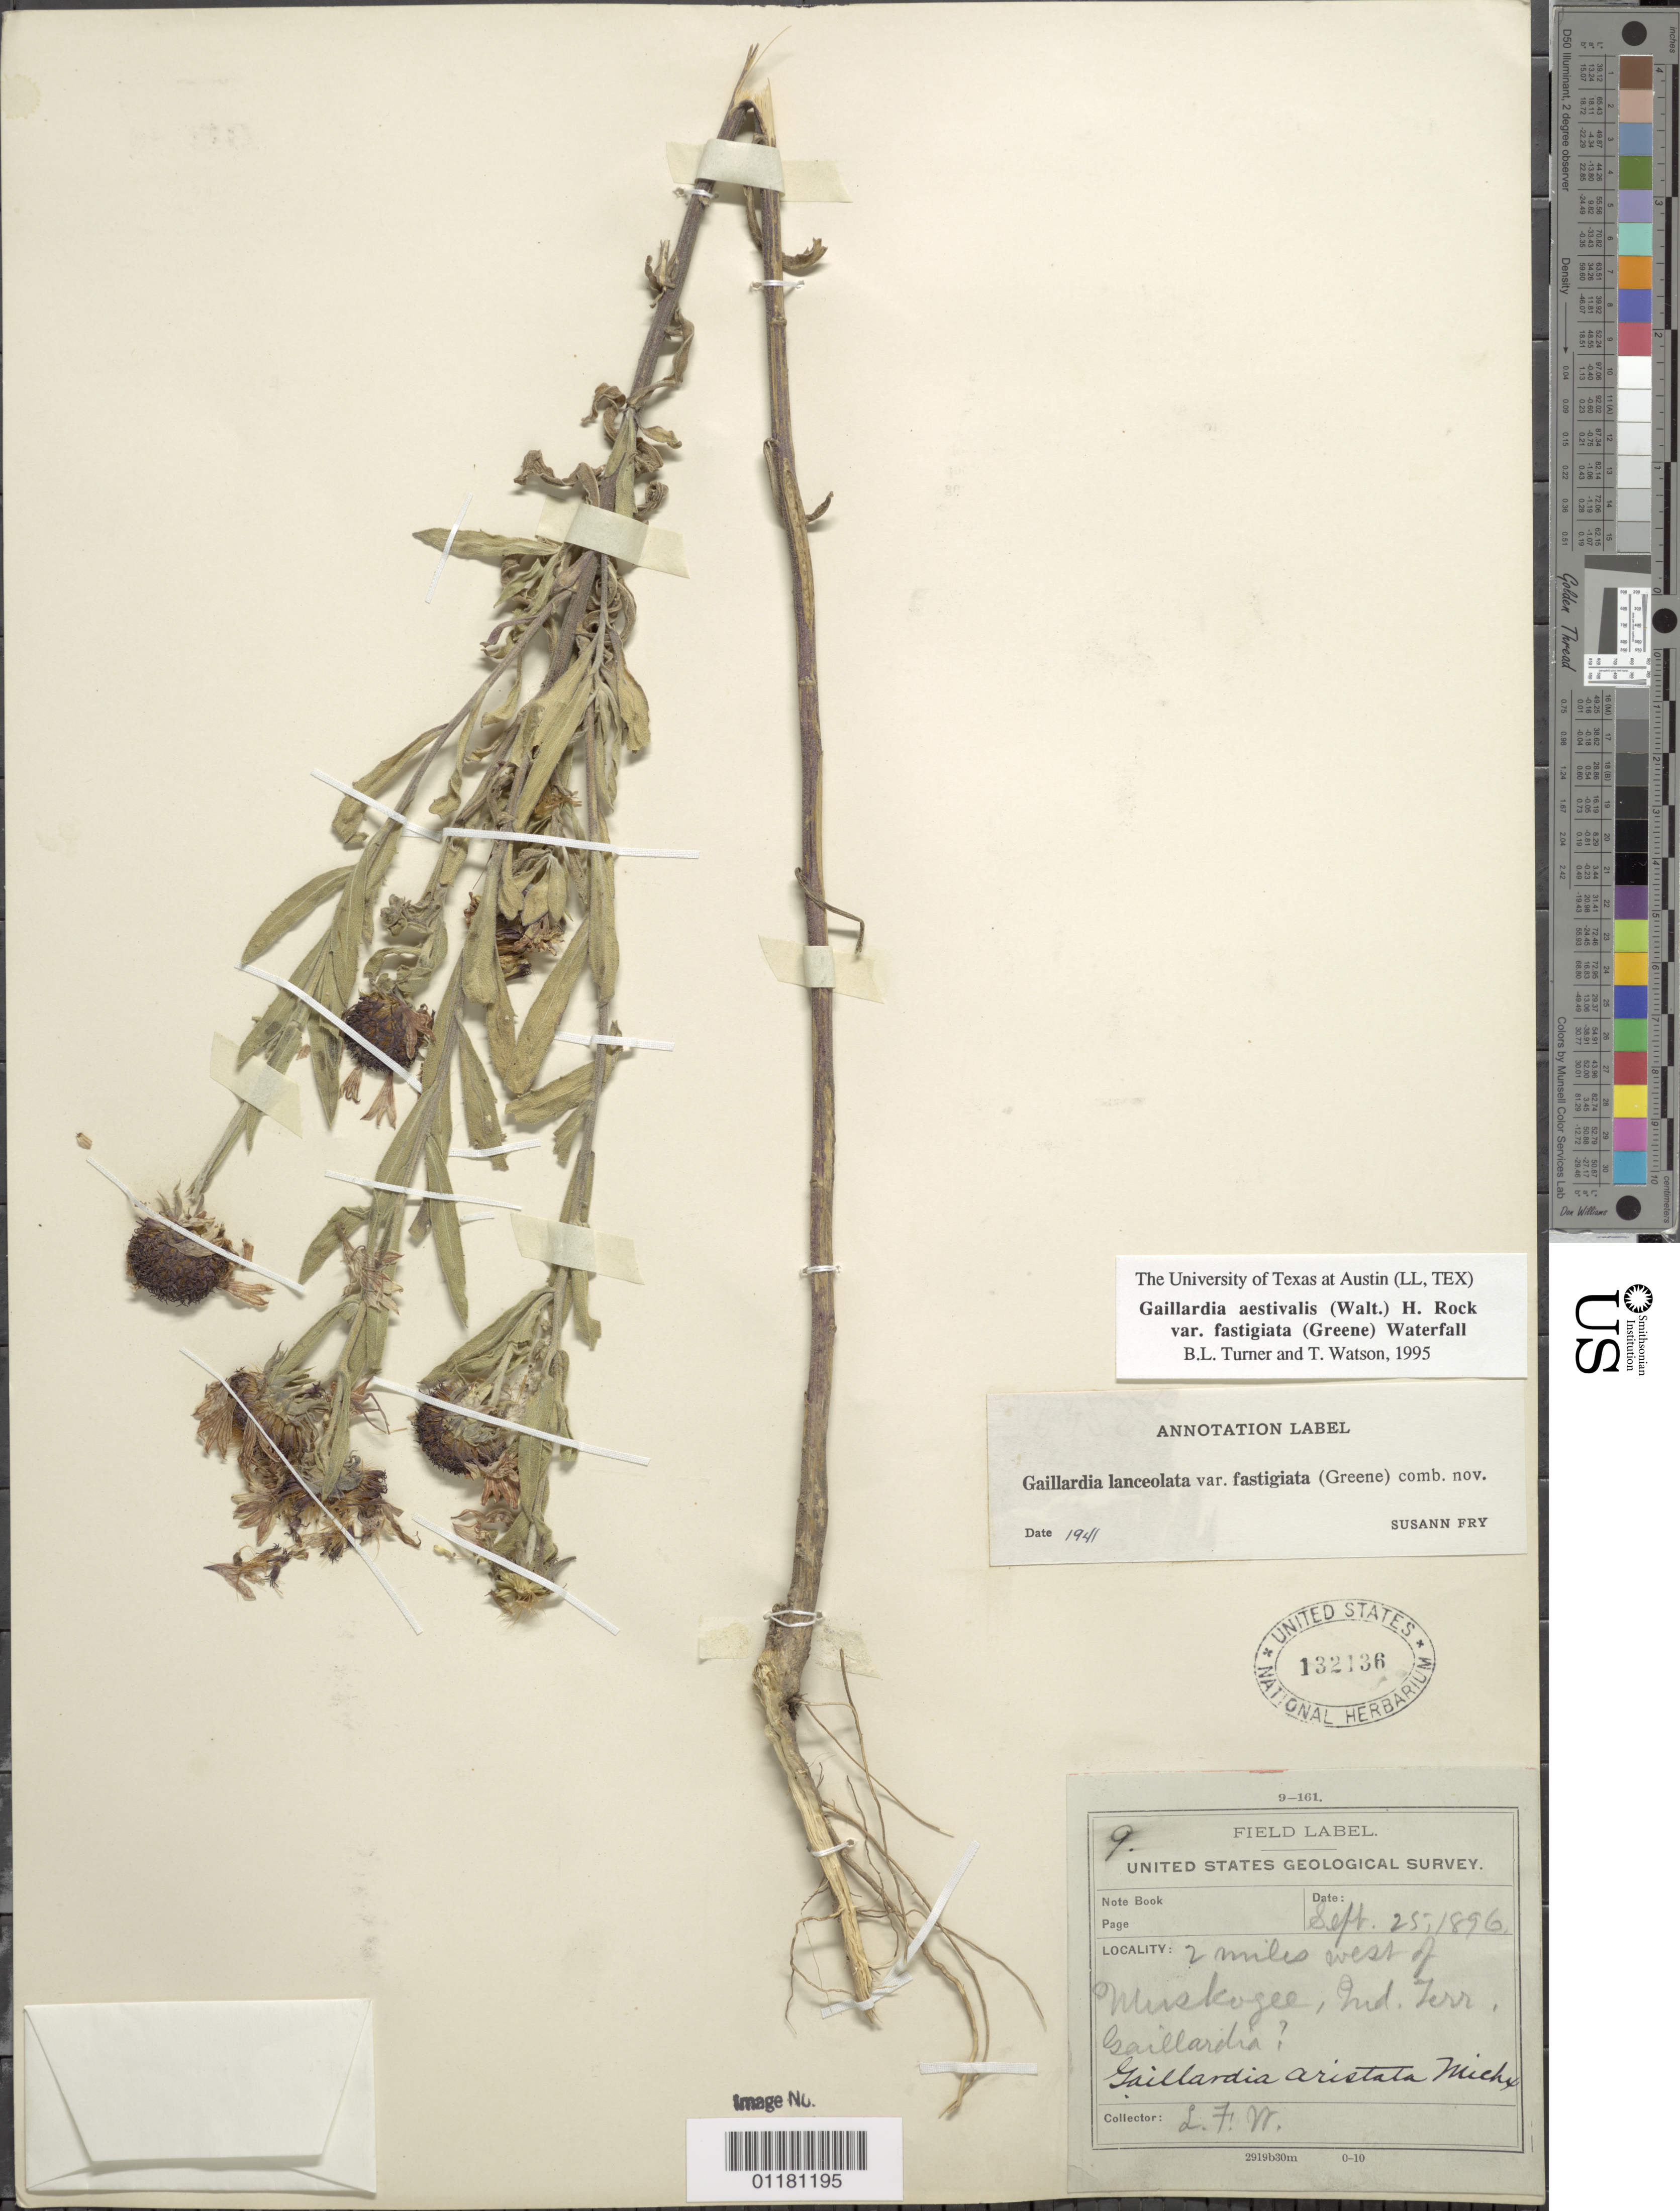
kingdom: Plantae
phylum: Tracheophyta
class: Magnoliopsida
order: Asterales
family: Asteraceae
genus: Gaillardia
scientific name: Gaillardia aestivalis var. fastigiata (indet)?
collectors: L. F. Ward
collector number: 9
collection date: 1896-09-25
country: United States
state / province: Oklahoma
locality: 2 miles West of Muskogee, Indian Territory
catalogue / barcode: US 132136